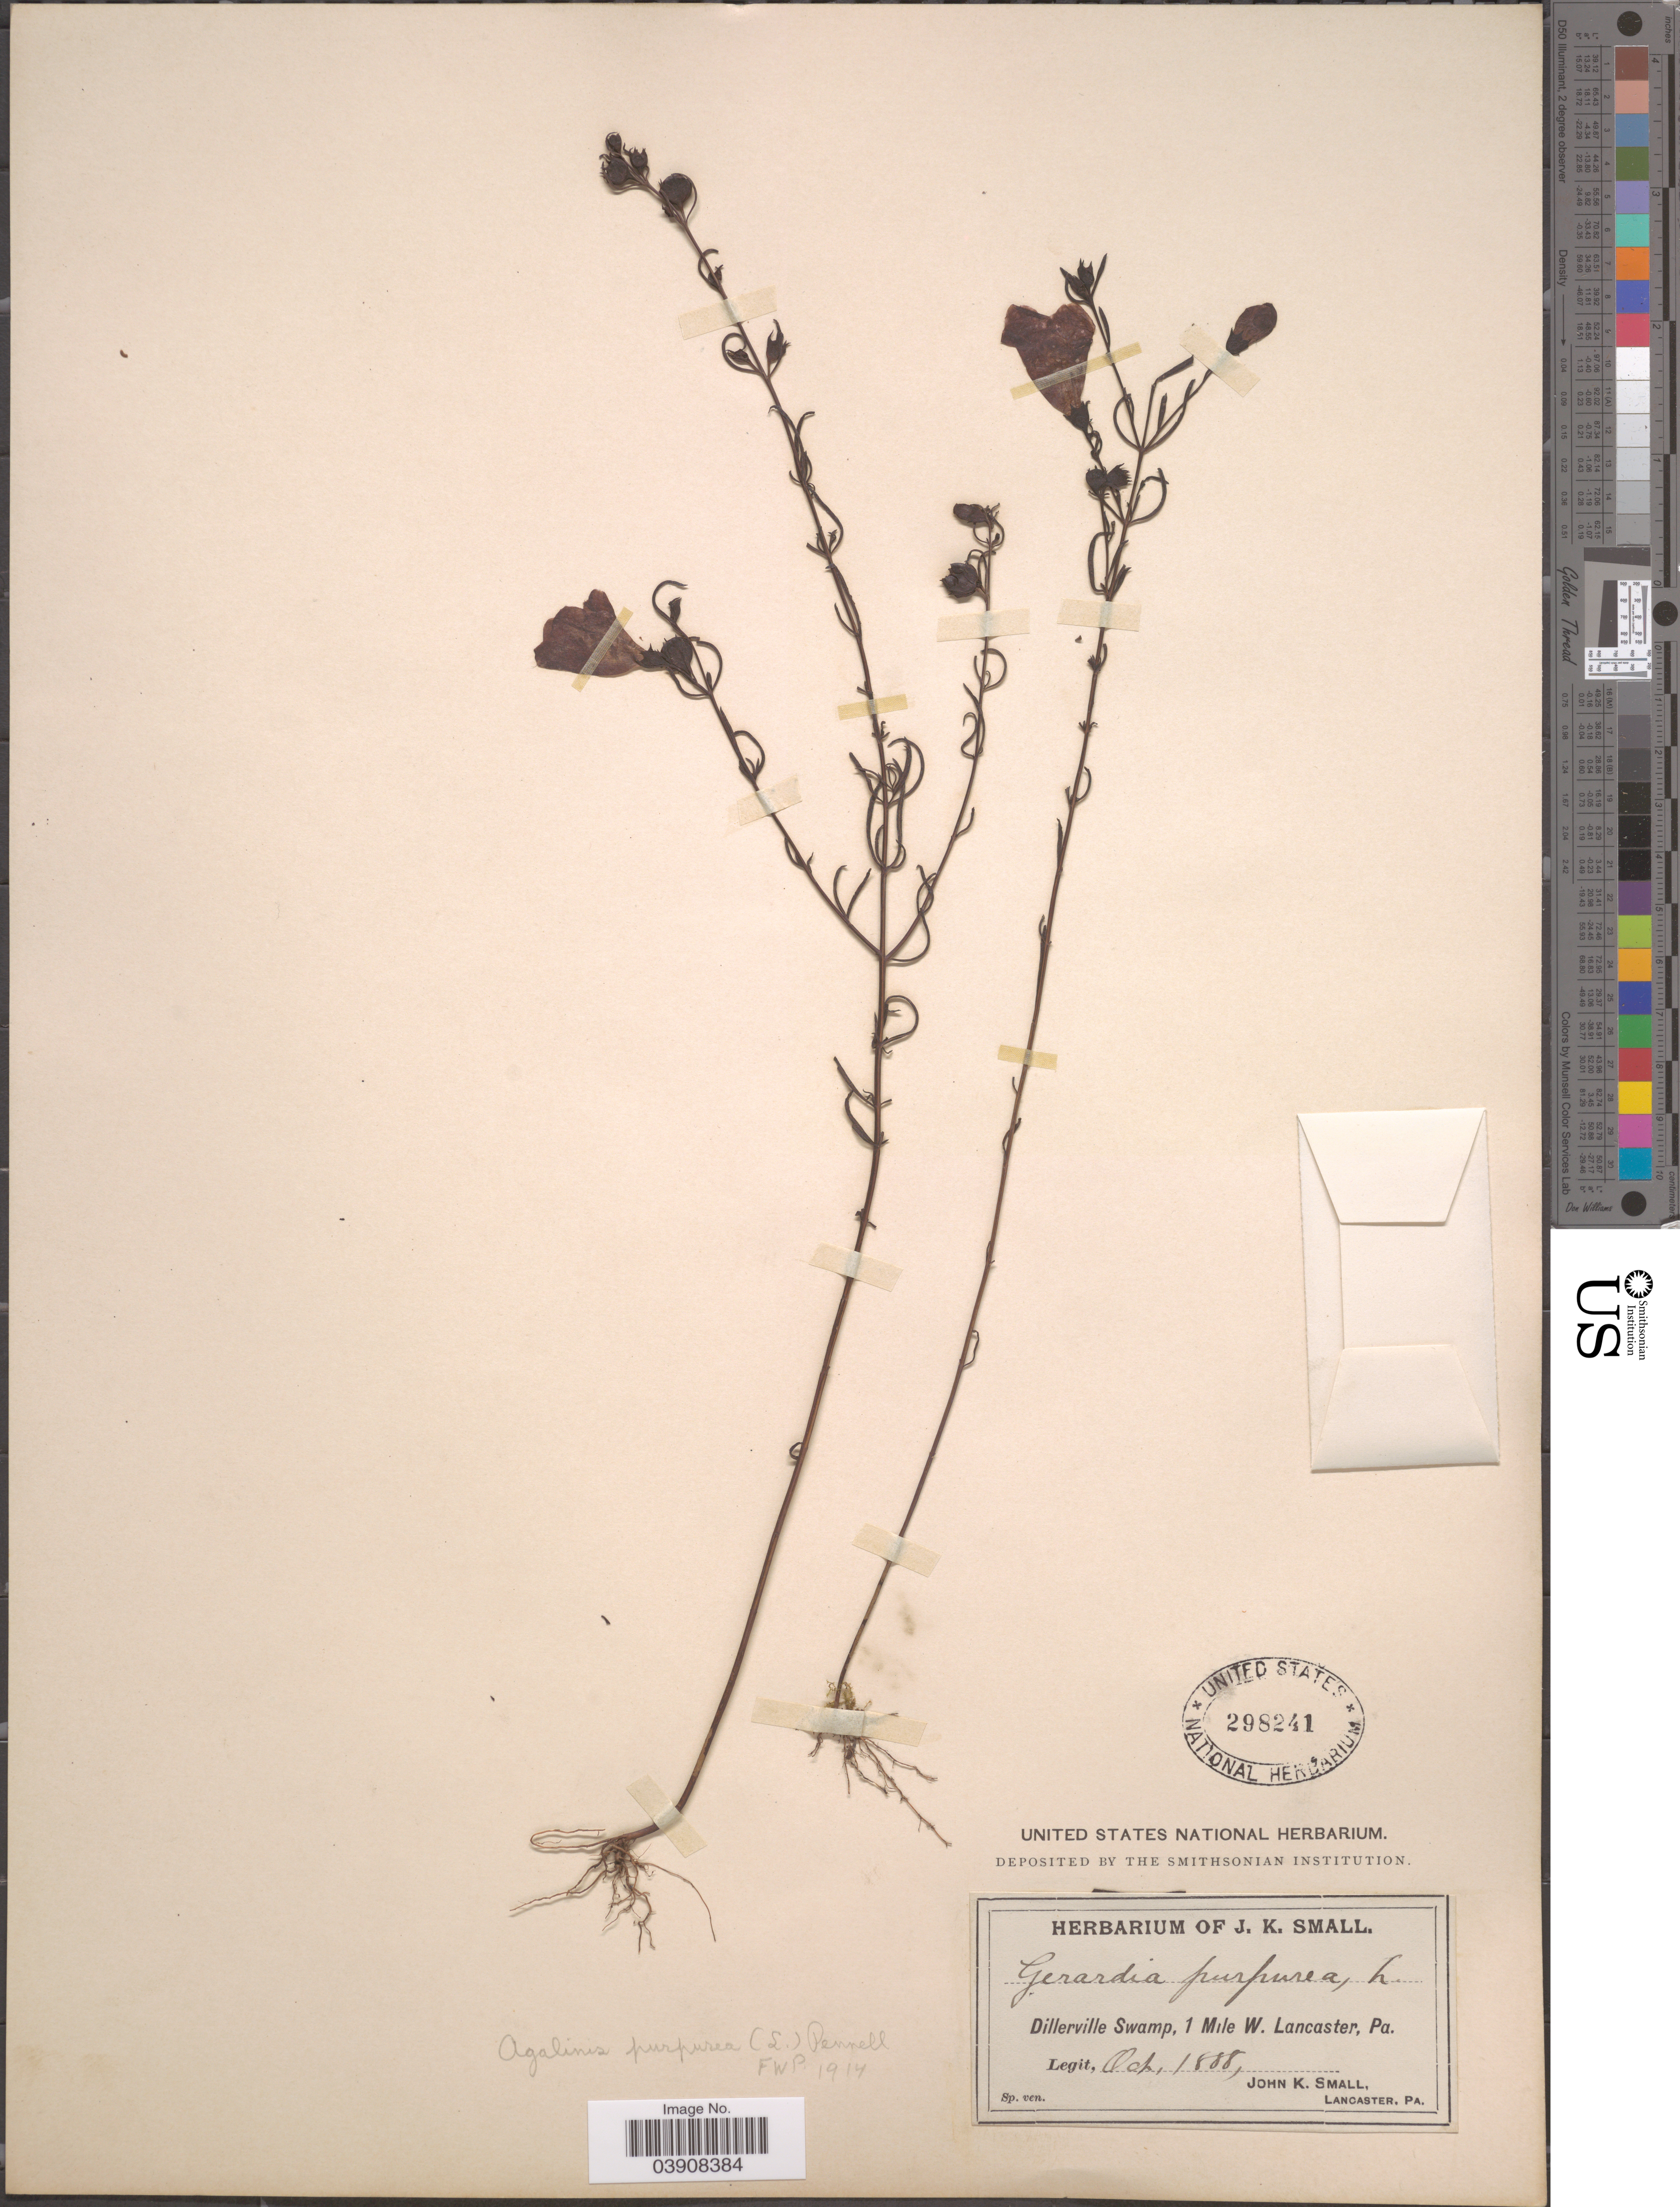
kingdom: Plantae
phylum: Tracheophyta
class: Magnoliopsida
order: Lamiales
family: Orobanchaceae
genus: Agalinis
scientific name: Agalinis purpurea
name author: (L.) Pennell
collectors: J. K. Small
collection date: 1888-10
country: United States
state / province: Pennsylvania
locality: Dillerville Swamp, 1 Mile W. Lancaster.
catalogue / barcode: US 298241